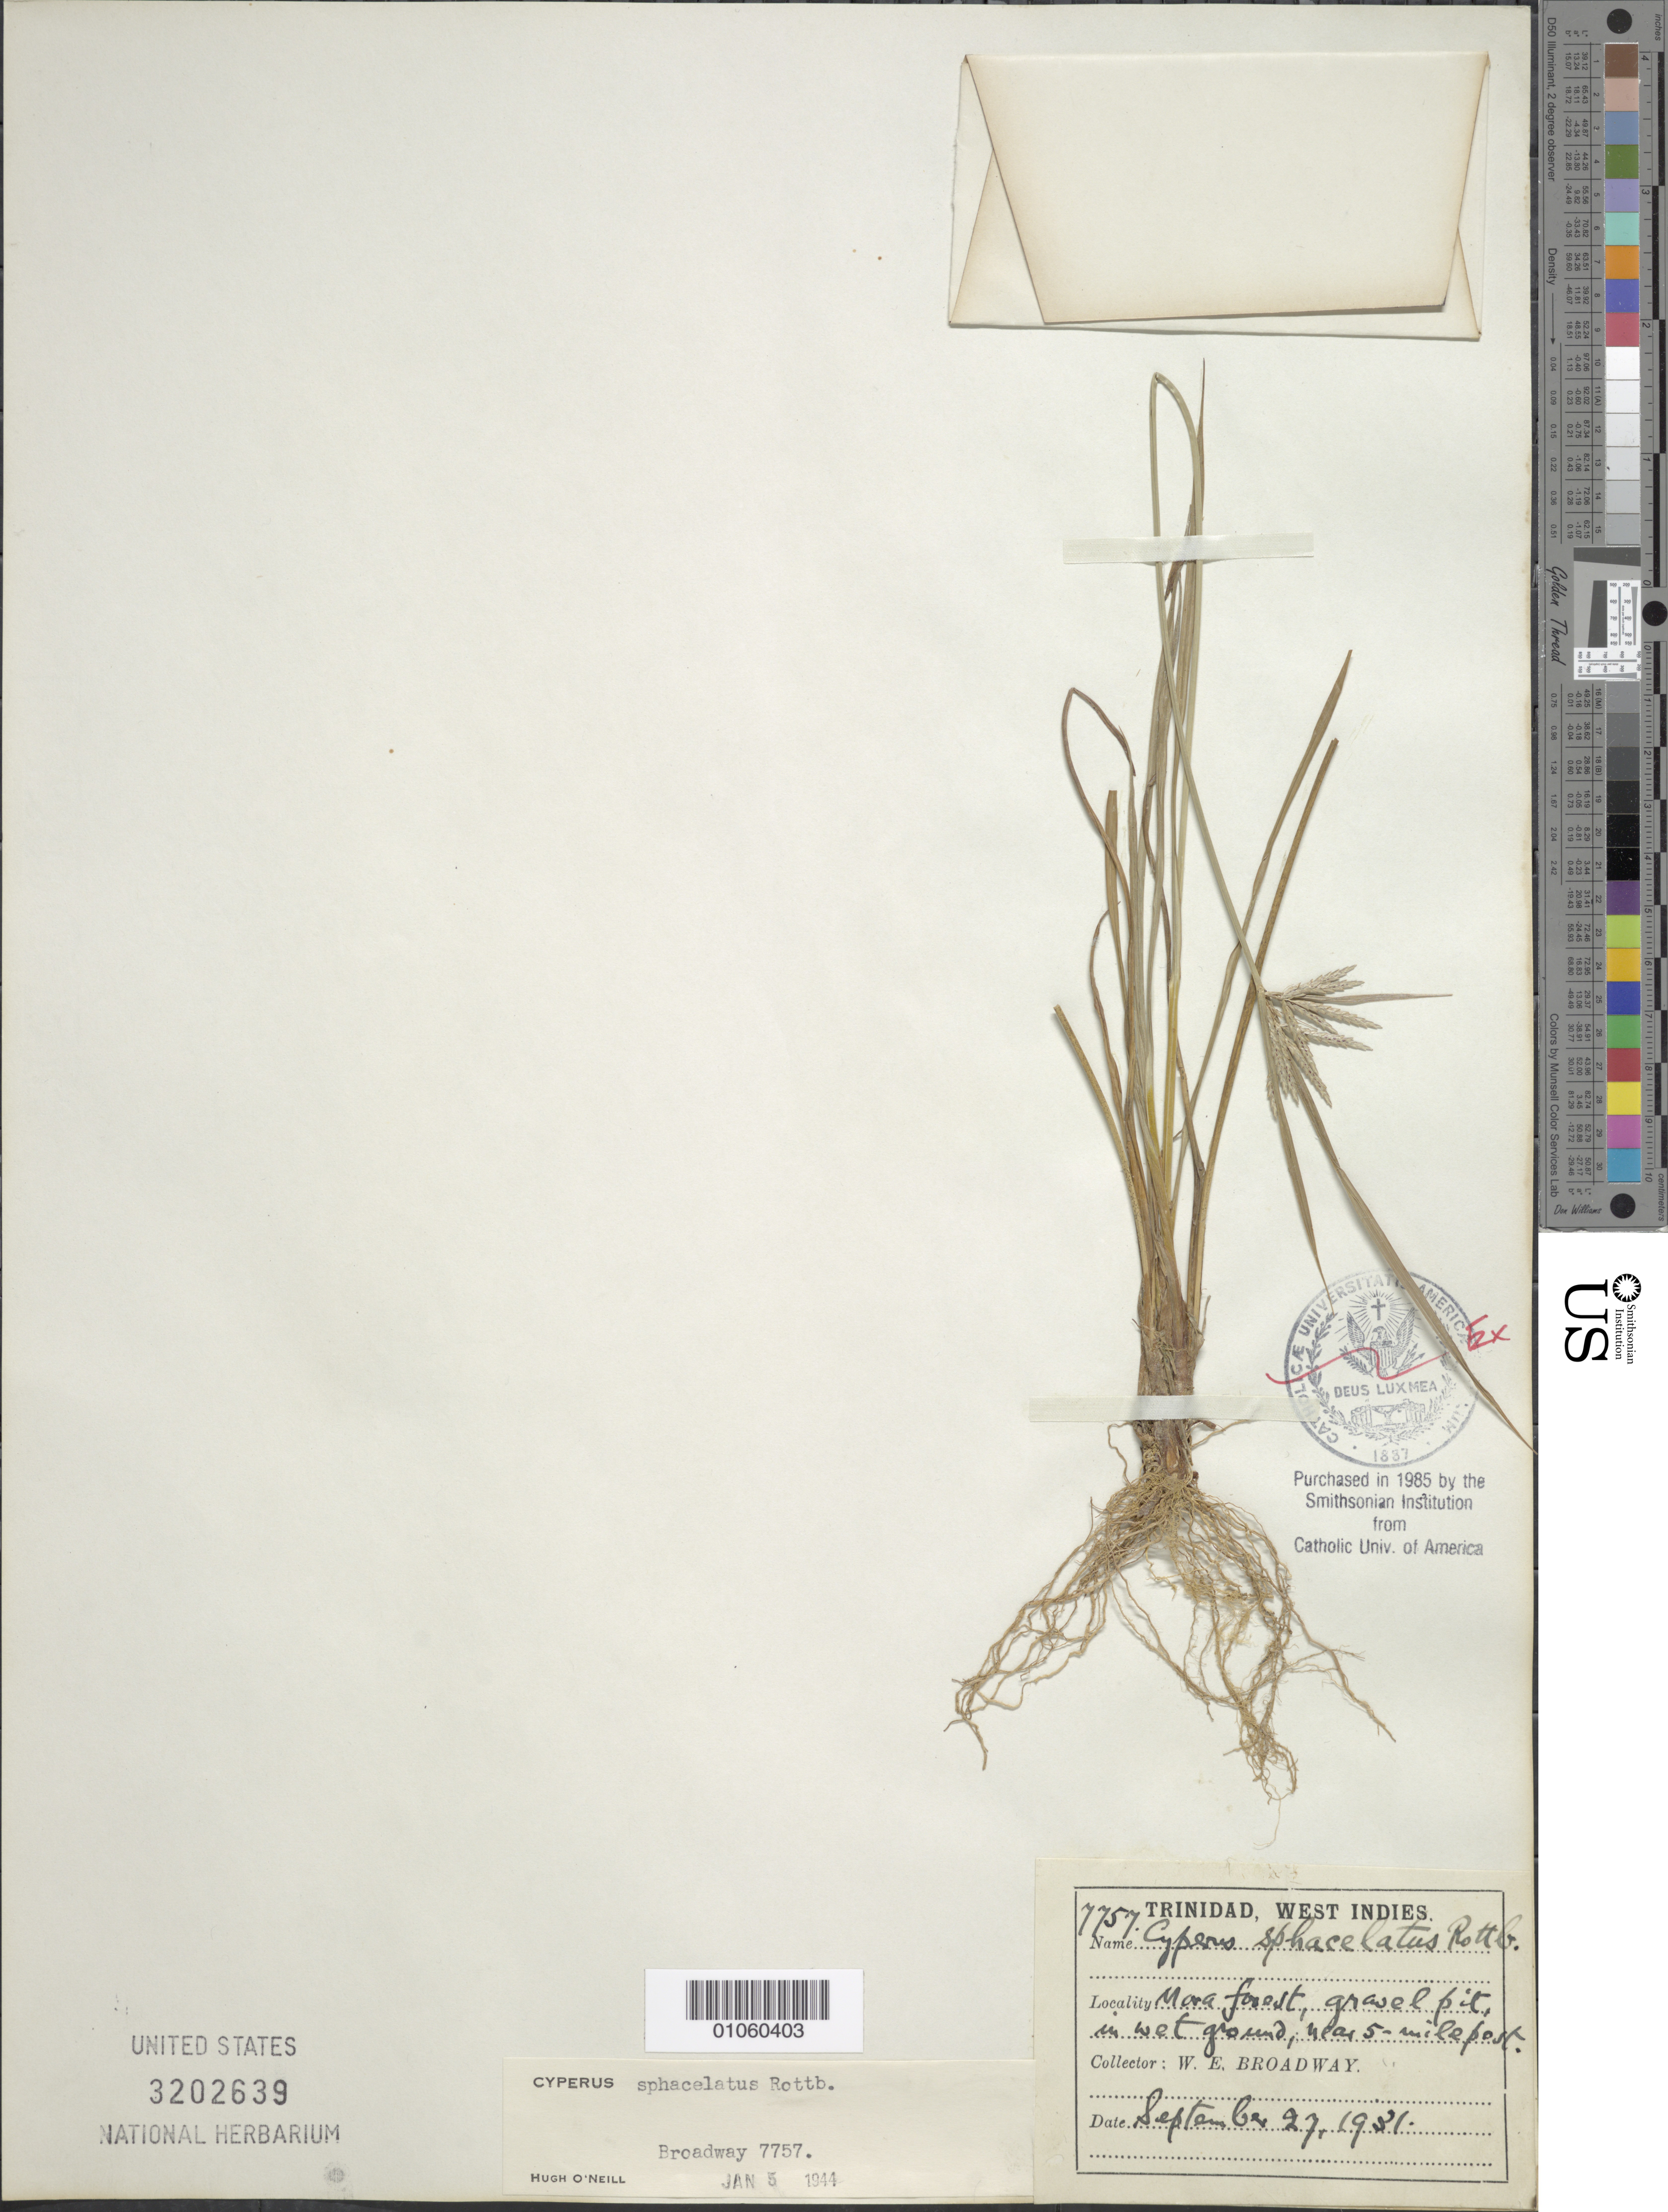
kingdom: Plantae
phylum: Tracheophyta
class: Liliopsida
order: Poales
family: Cyperaceae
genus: Cyperus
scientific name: Cyperus sphacelatus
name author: Rottb.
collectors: W. E. Broadway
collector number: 7757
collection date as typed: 27 Sep 1931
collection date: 1931-09-27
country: Trinidad and Tobago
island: Trinidad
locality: Mora forest, near 5-mile post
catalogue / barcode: US 3202639